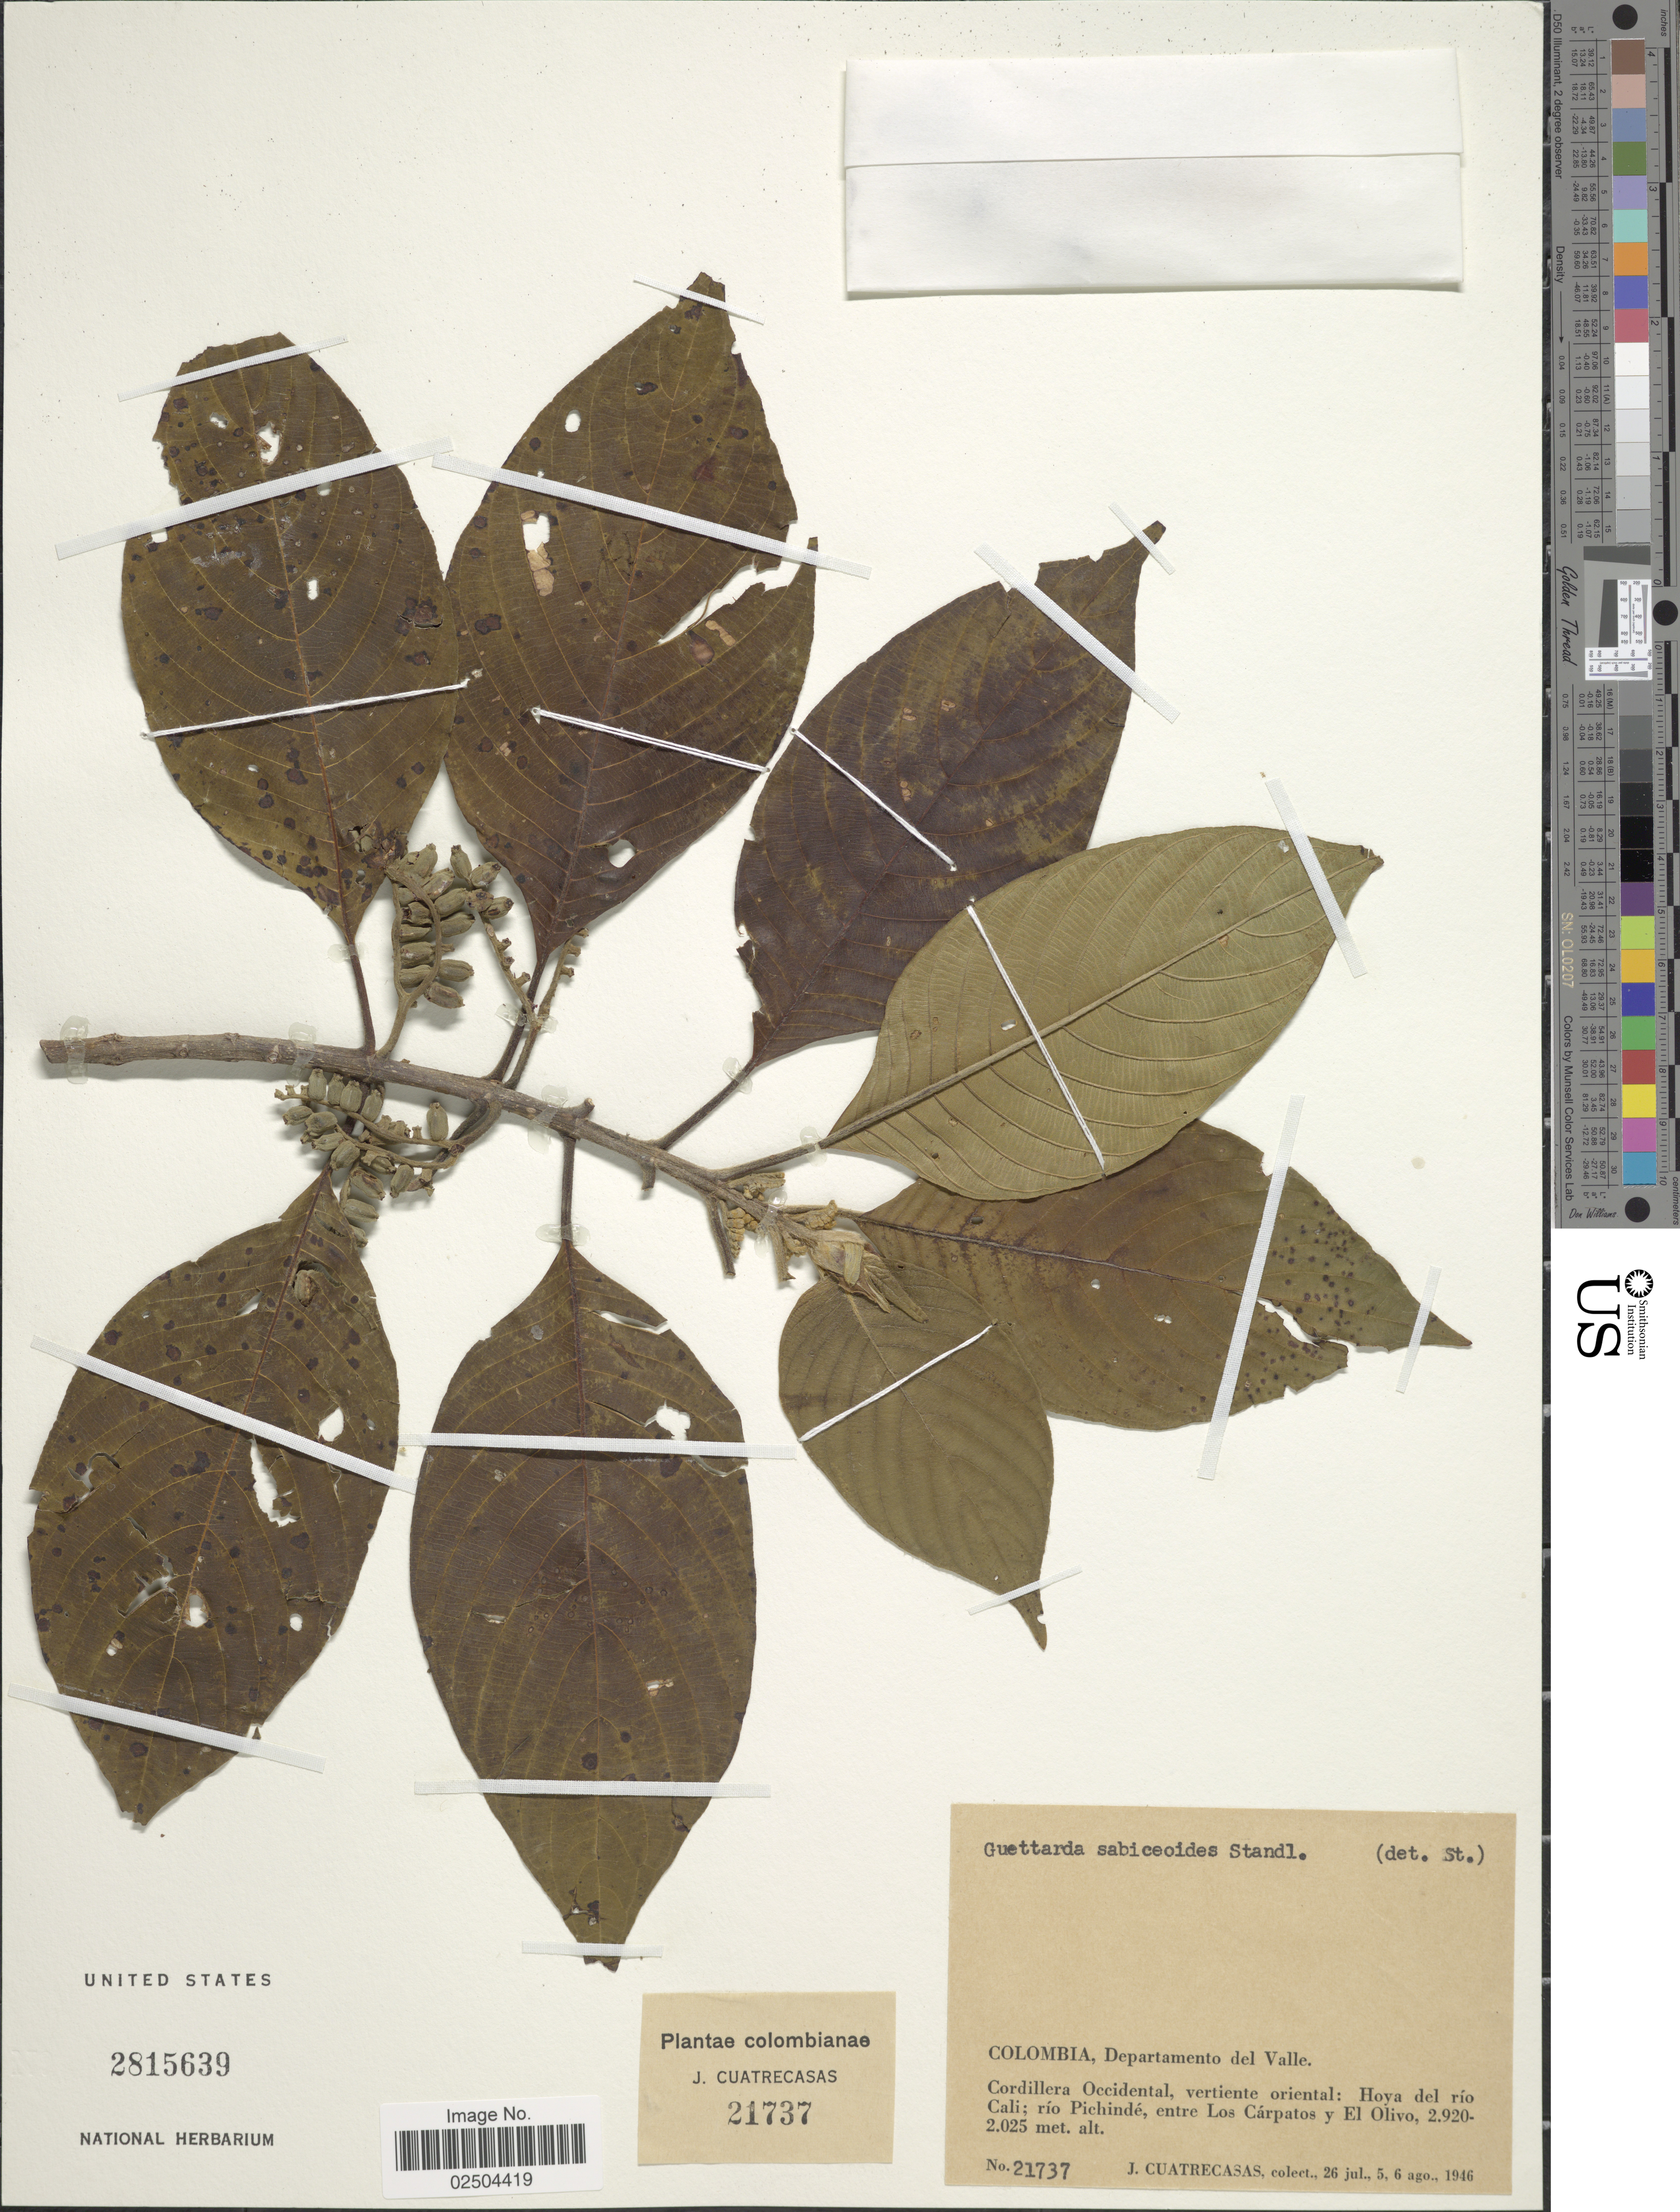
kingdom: Plantae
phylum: Tracheophyta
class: Magnoliopsida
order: Gentianales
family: Rubiaceae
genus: Guettarda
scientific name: Guettarda crispiflora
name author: Vahl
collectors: J. Cuatrecasas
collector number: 2137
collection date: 1946-07-26/1946-08-06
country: Colombia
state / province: Valle del Cauca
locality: Colombia, Departamento del Valle, Cordillera Occidental, vertiente oriental: Hoya del Rio Cali: rio Pichinde, entre Los Carpartos y El Olivo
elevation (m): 2025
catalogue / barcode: US 2815639